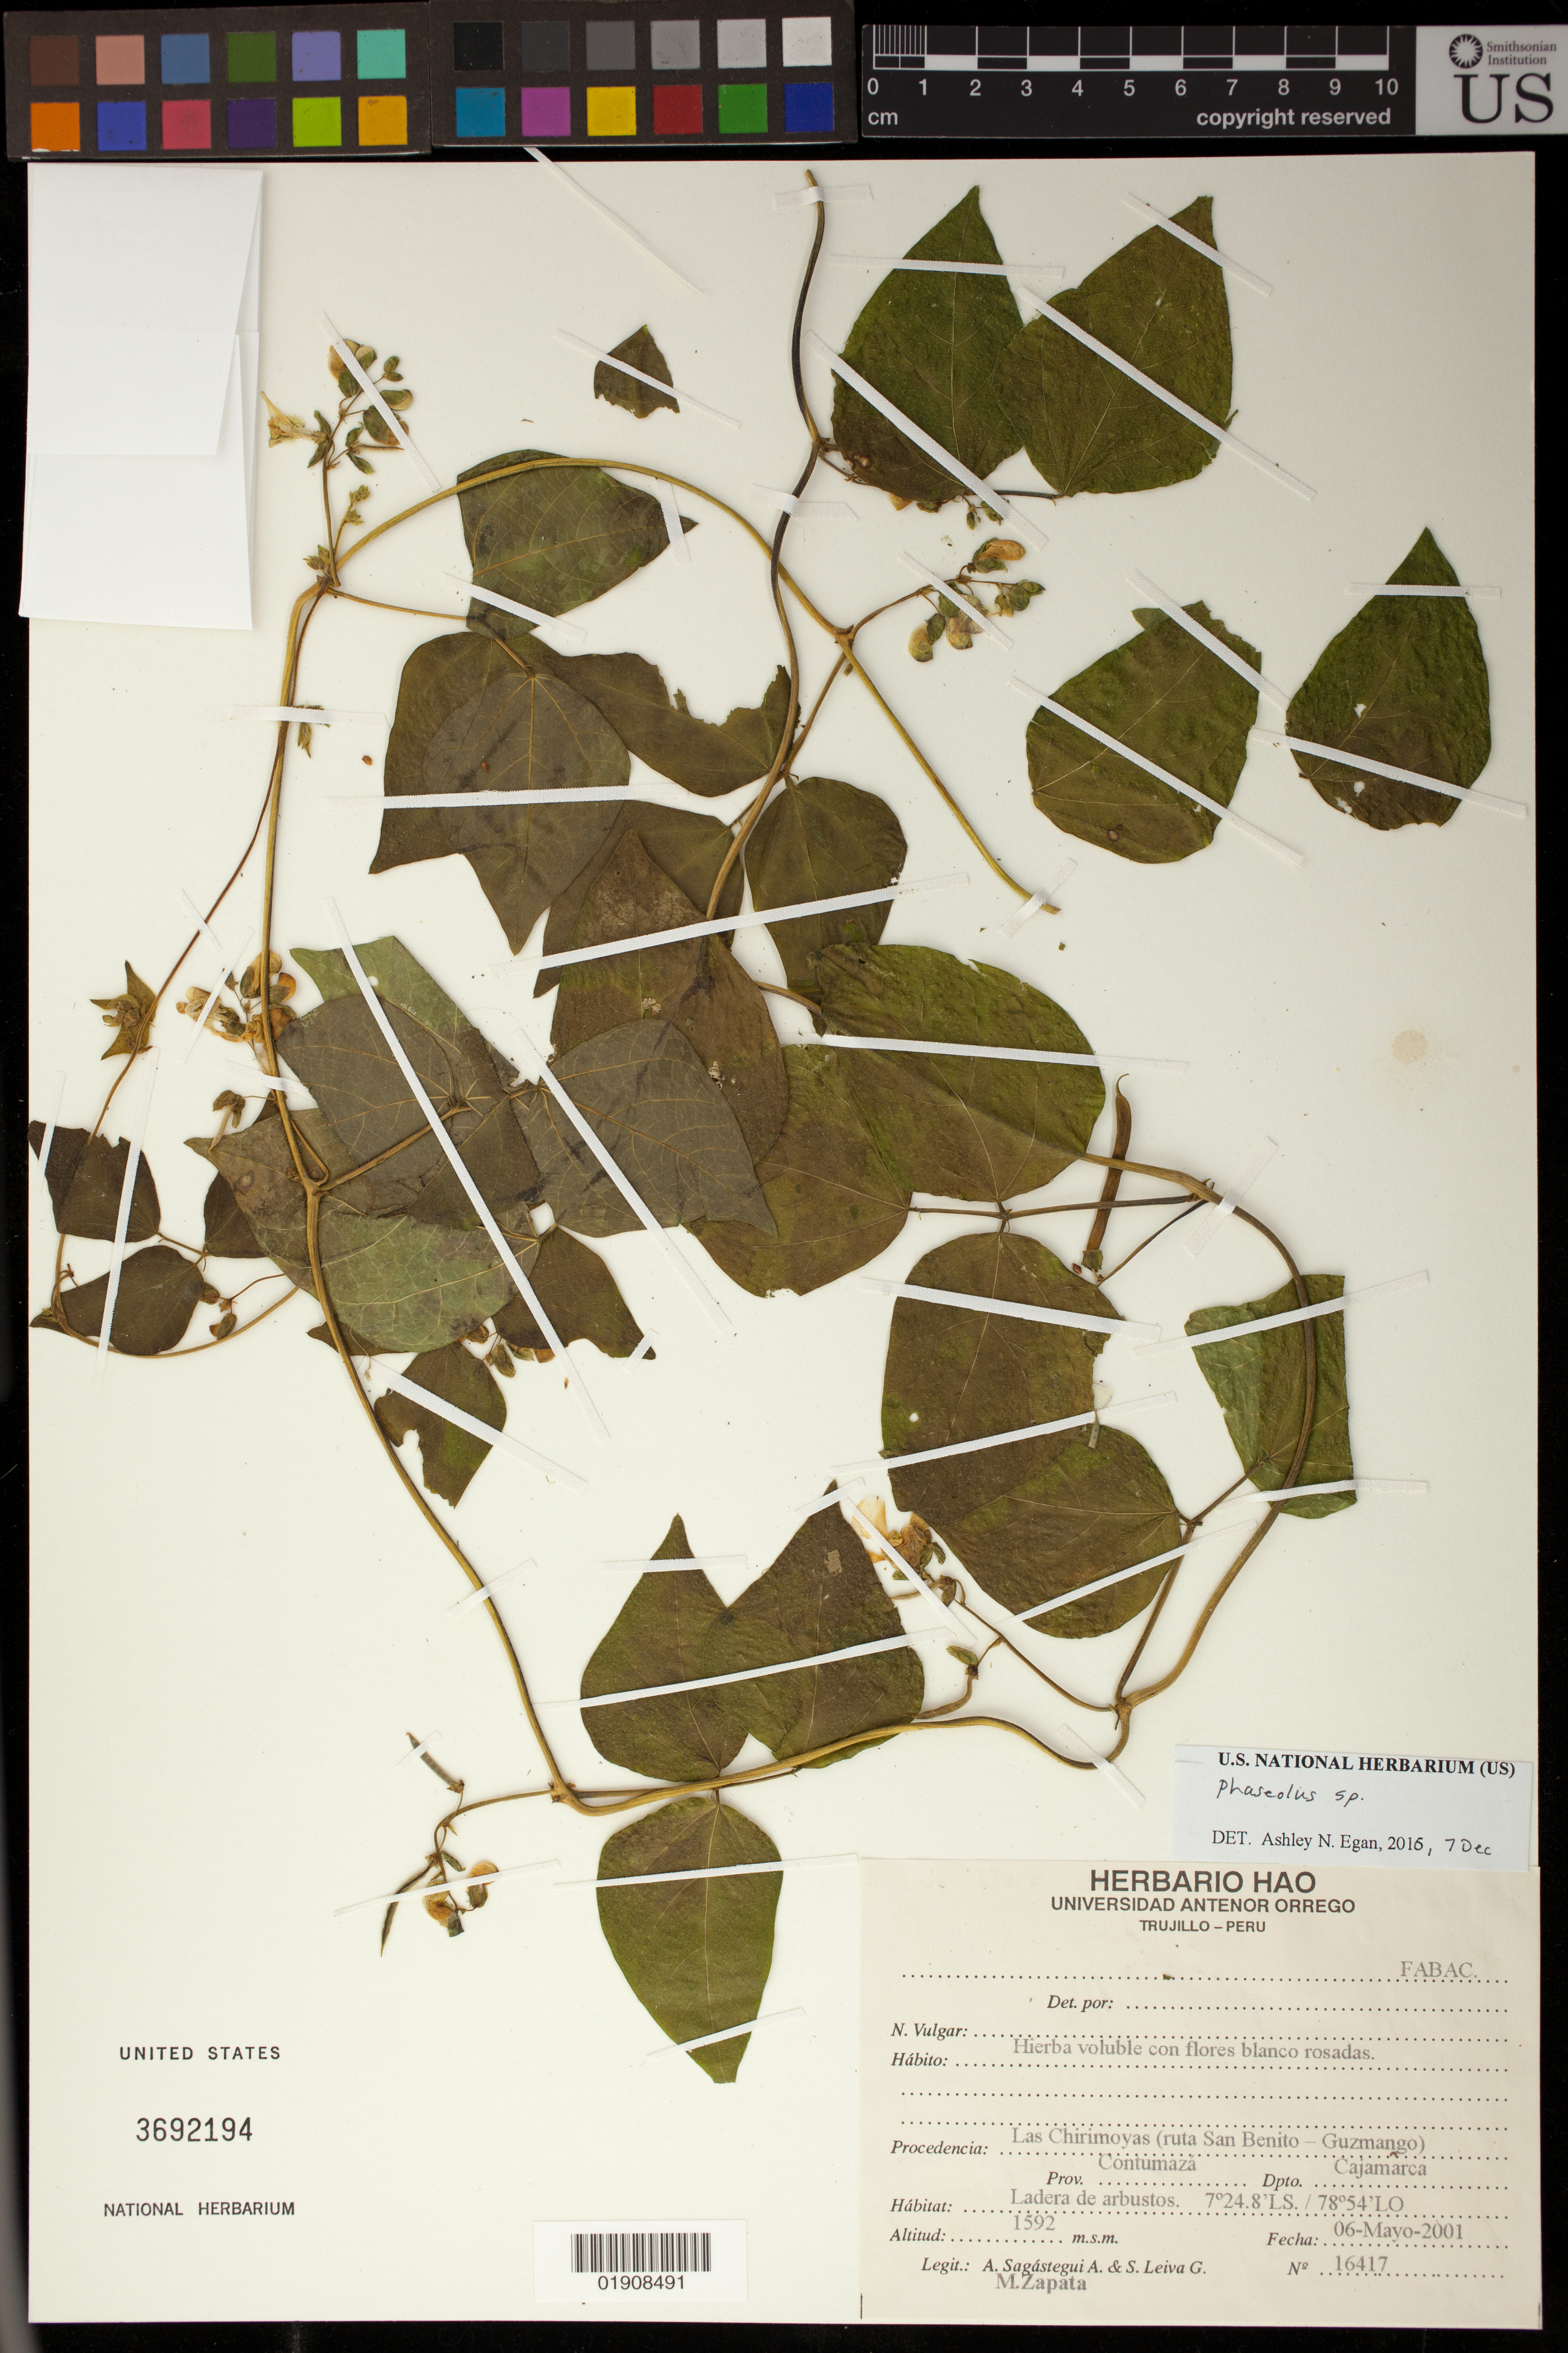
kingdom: Plantae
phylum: Tracheophyta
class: Magnoliopsida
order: Fabales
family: Fabaceae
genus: Phaseolus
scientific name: Phaseolus sp.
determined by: Egan, Ashley N., (US), Smithsonian Institution - National Museum of Natural History (UNITED STATES)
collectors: A. Sagástegui A., S. Leiva G. & M. Zapata Cruz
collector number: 16417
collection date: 2001-05-06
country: Peru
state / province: Cajamarca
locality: Las Chirimoyas (ruta San Benito - Guzmango), Prov. Contumazá, Dpto. Cajamarca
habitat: Ladera de arbustos.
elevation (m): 1592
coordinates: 7 24.8 S, 78 54 O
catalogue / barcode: US 3692194